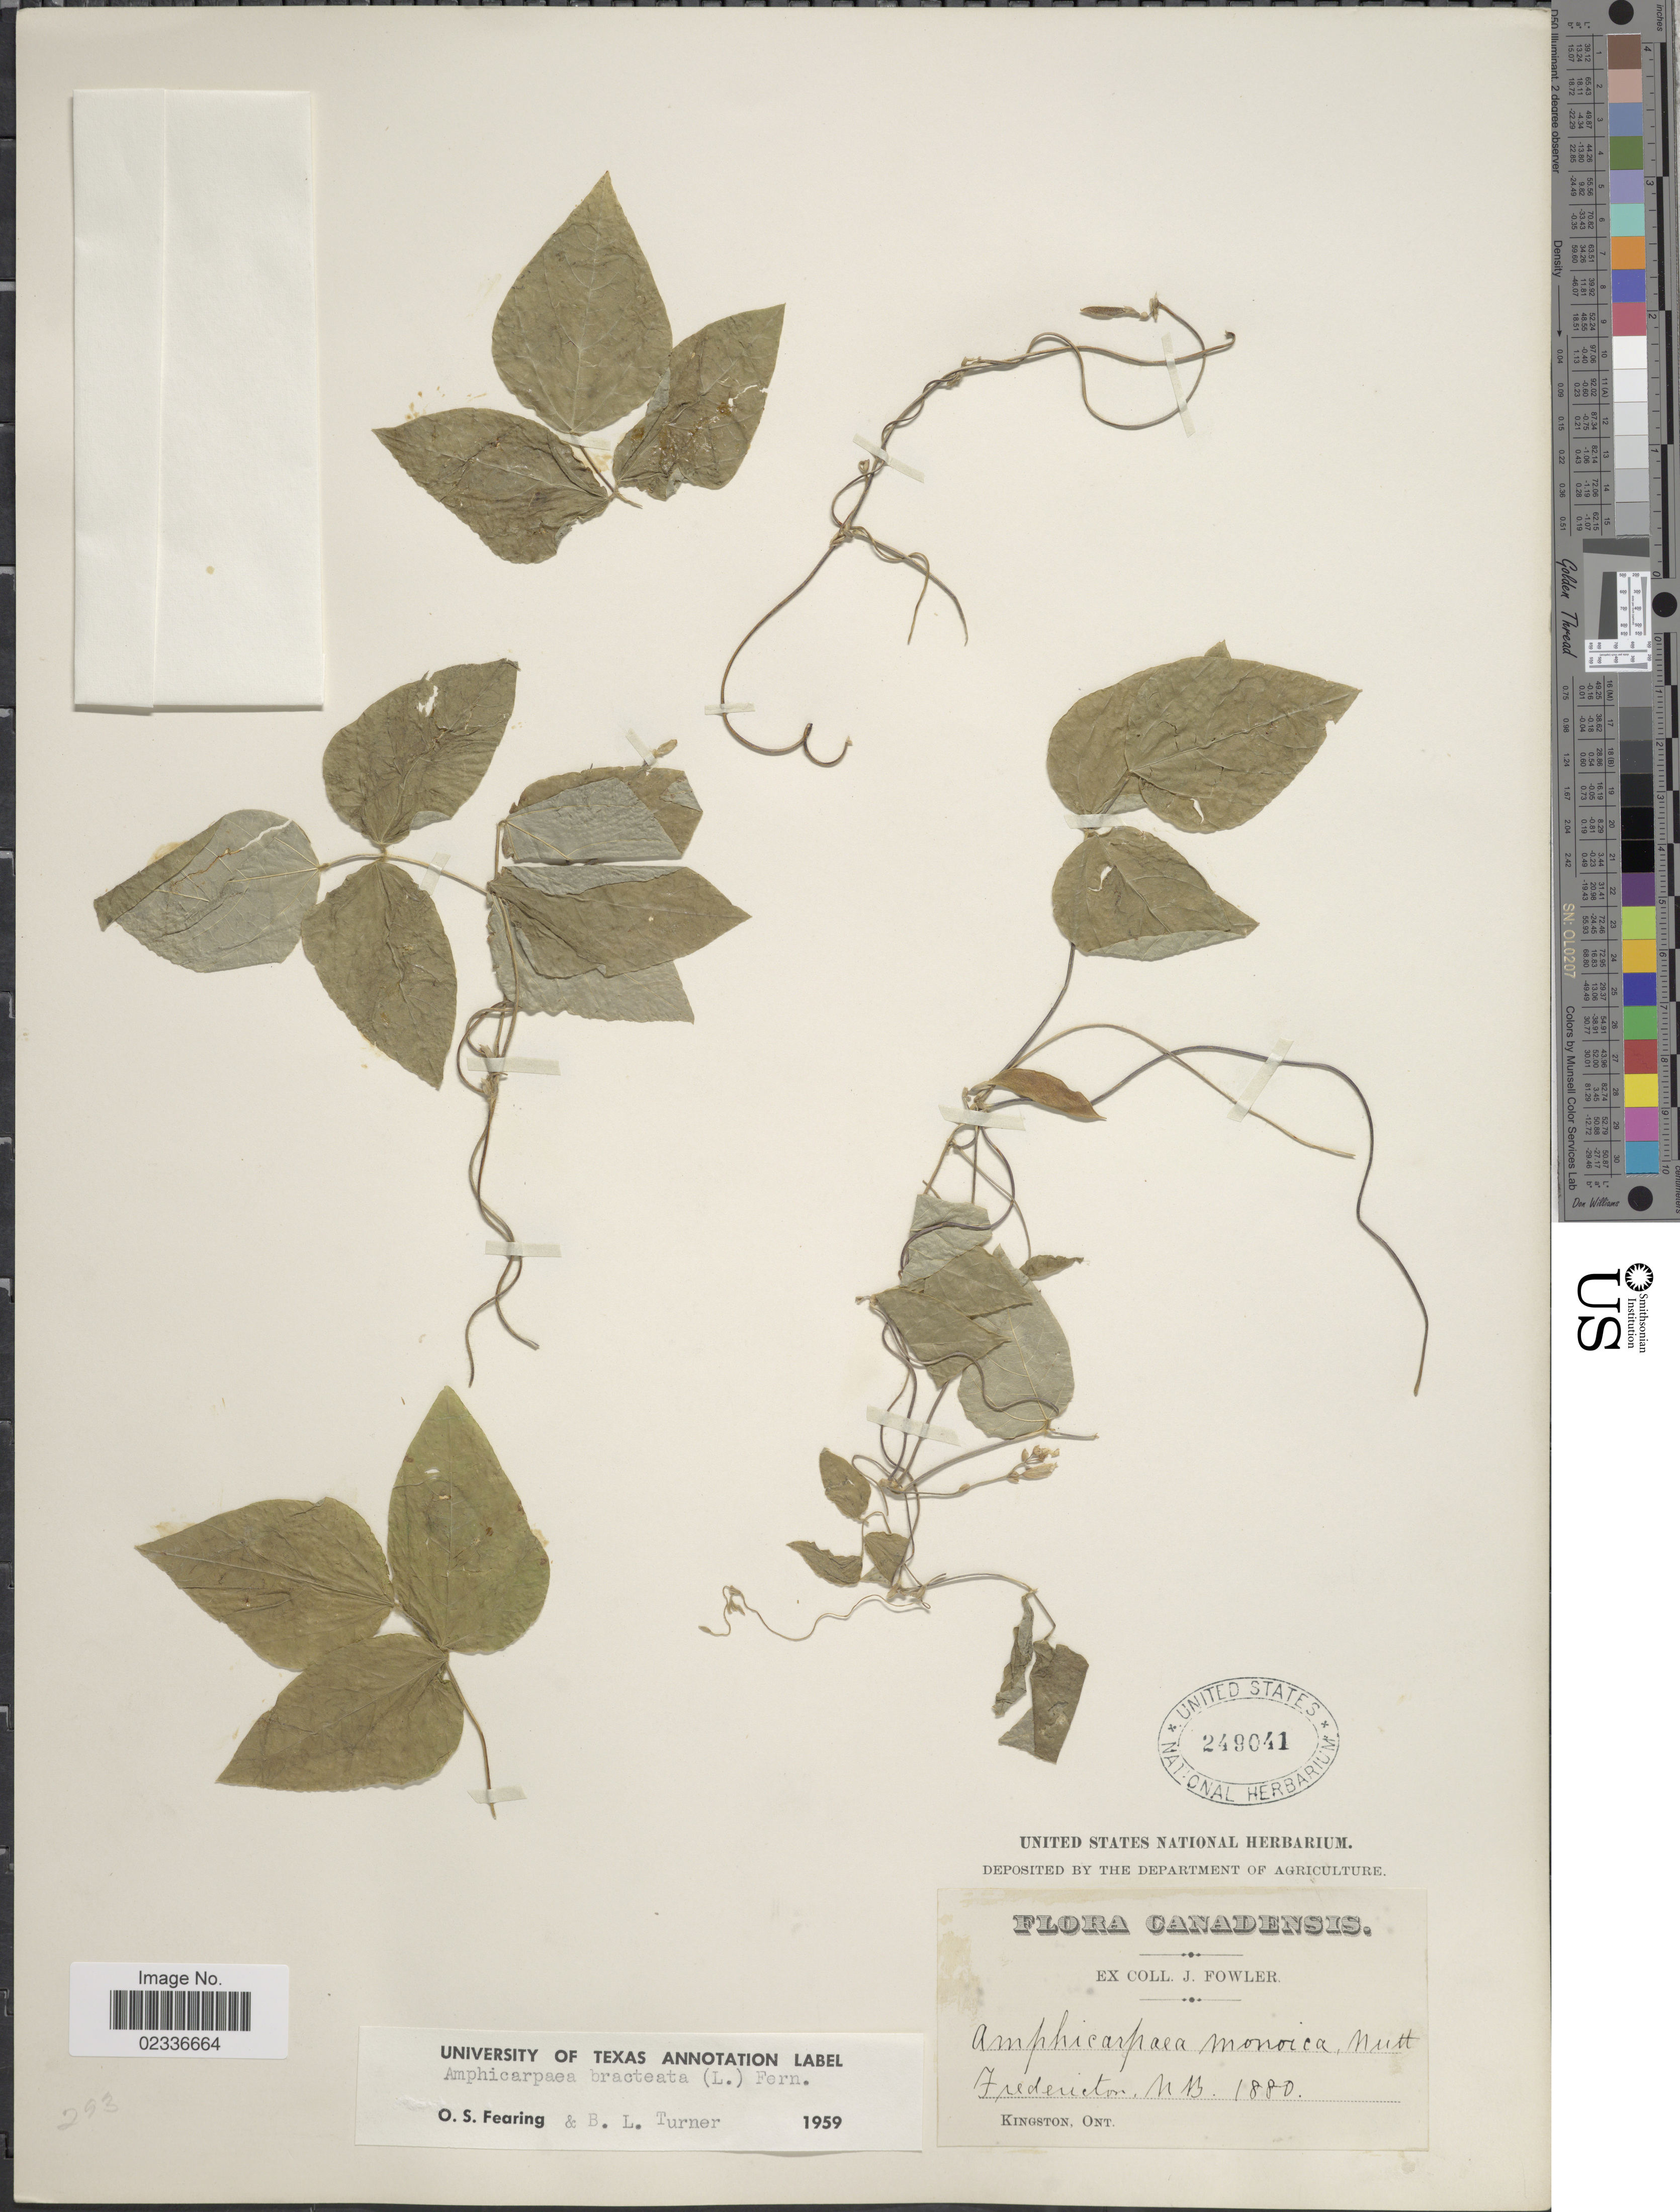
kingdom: Plantae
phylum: Tracheophyta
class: Magnoliopsida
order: Fabales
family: Fabaceae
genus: Amphicarpaea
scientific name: Amphicarpaea bracteata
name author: (L.) Fernald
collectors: J. P. Fowler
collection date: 1880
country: Canada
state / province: New Brunswick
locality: Fredericton, Kingston, Ont.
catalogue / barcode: US 249041